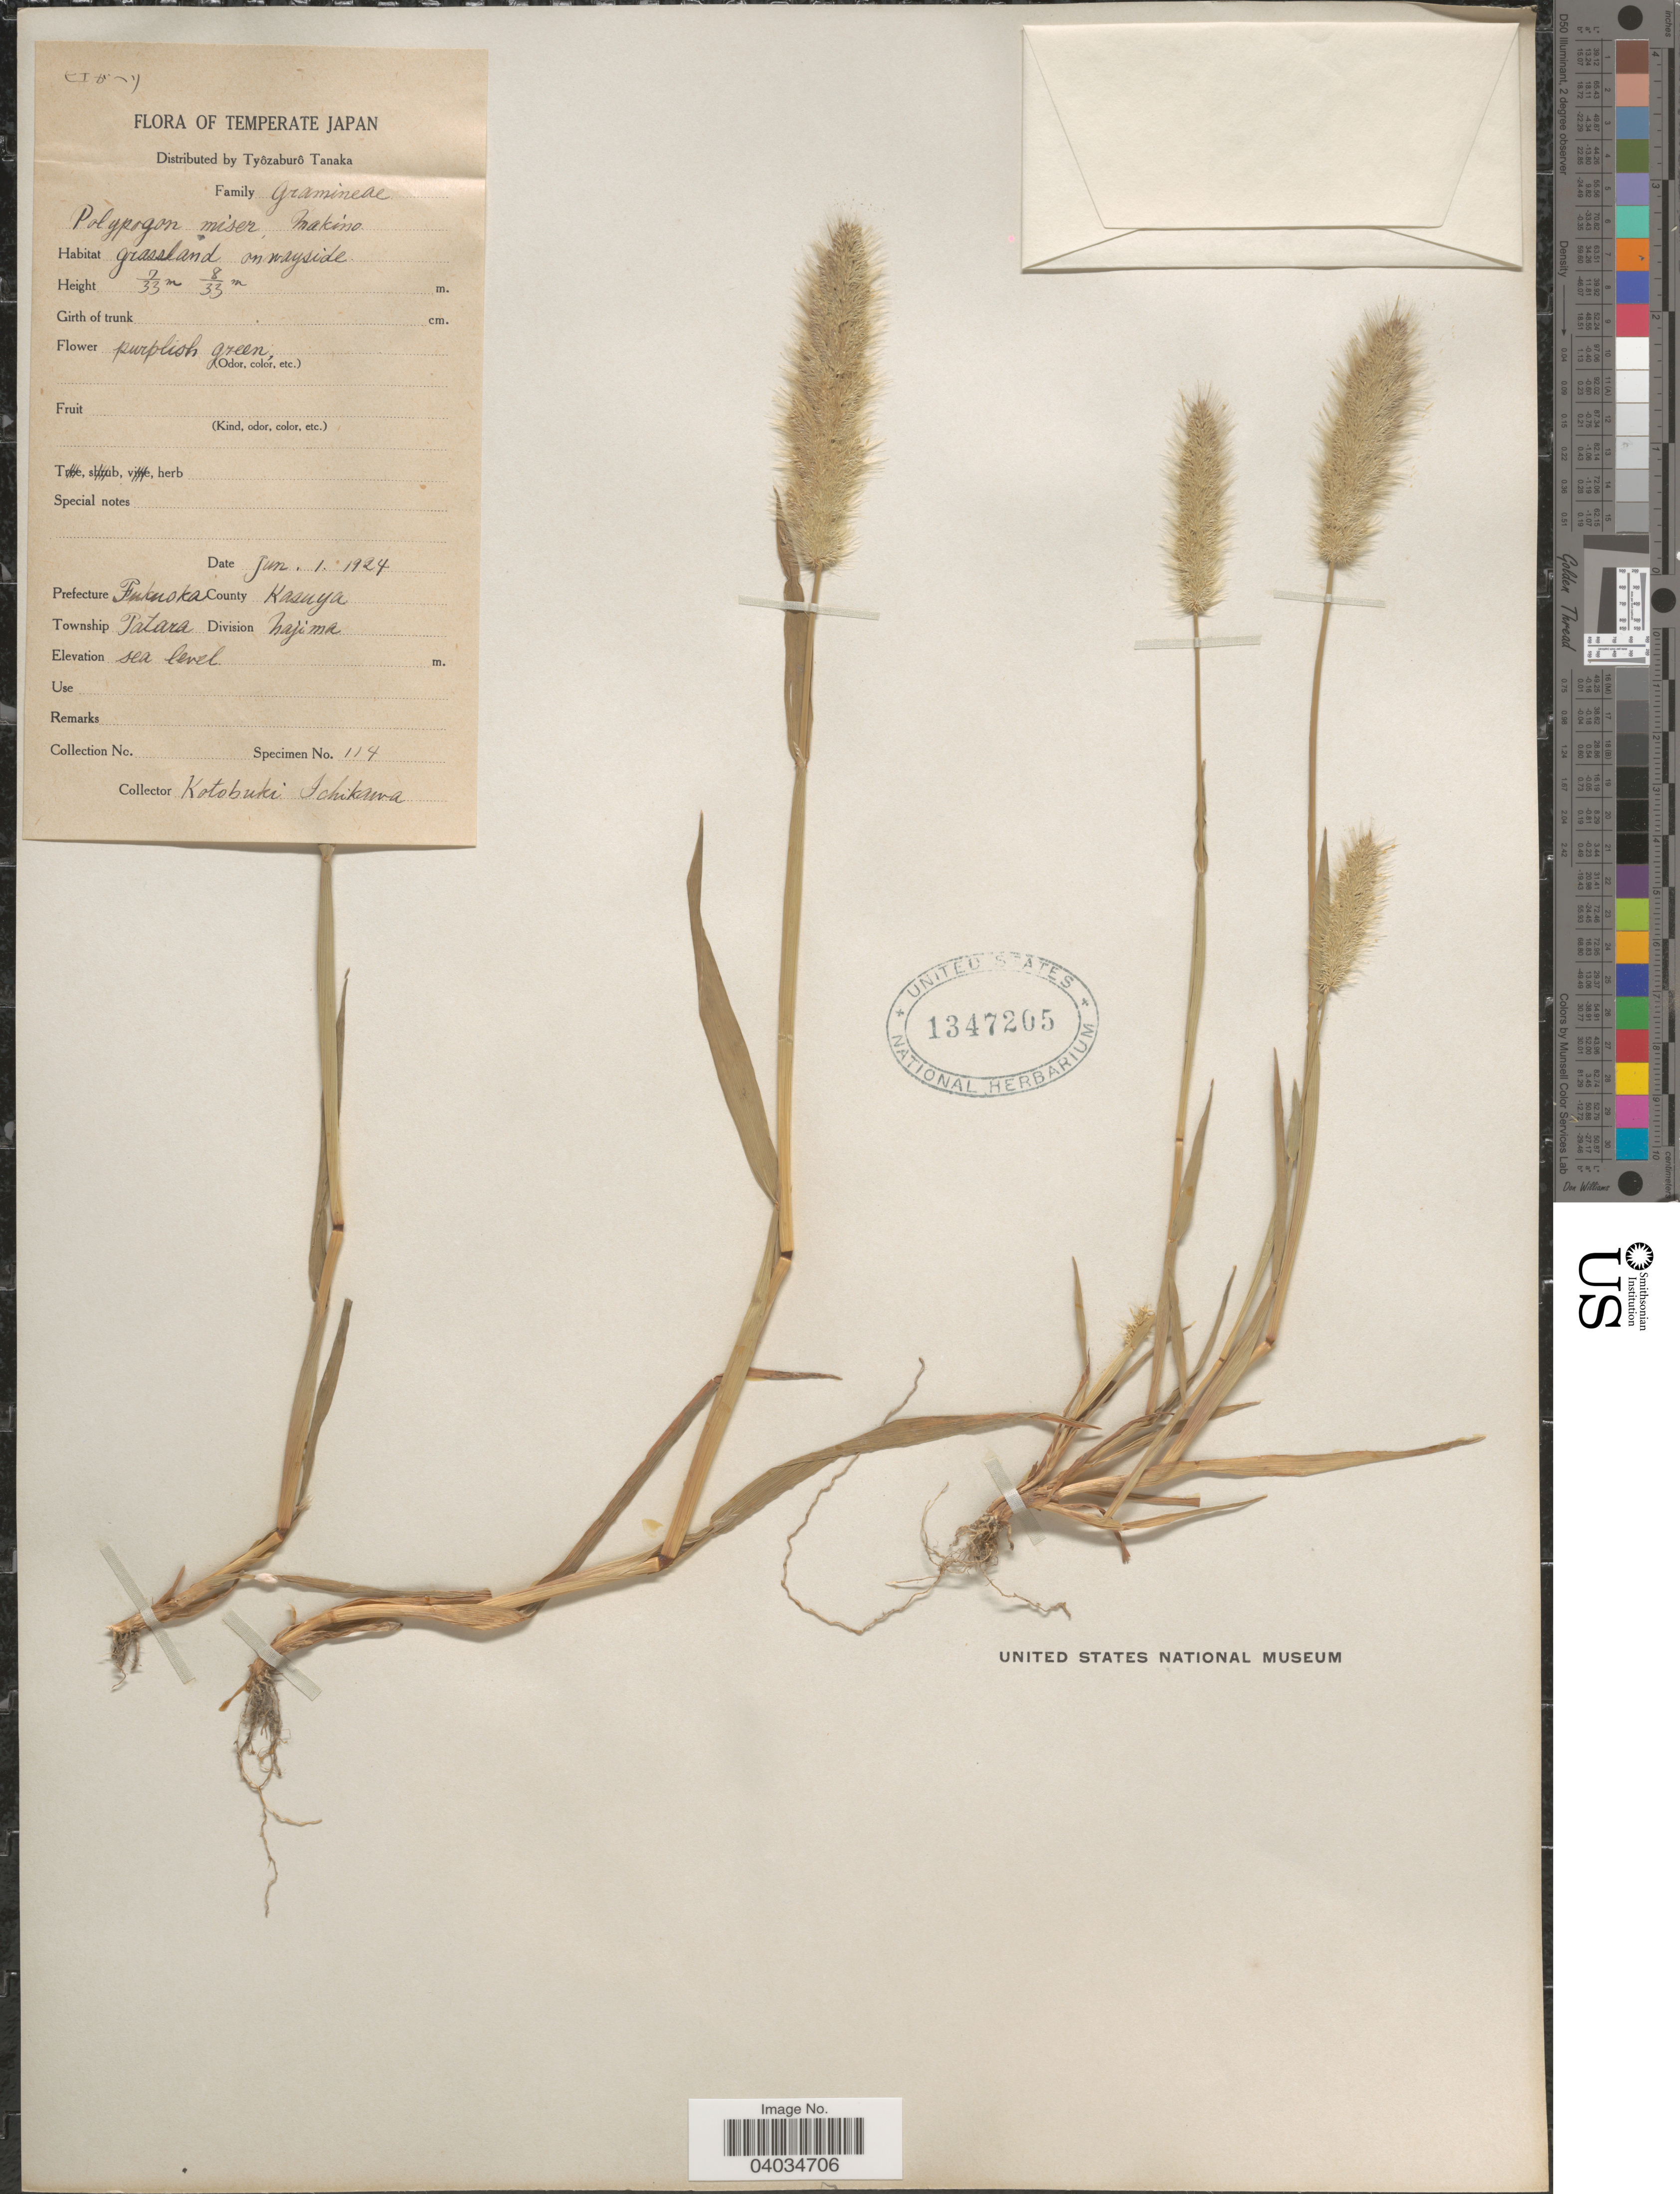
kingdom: Plantae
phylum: Tracheophyta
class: Liliopsida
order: Poales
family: Poaceae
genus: Polypogon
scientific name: Polypogon monspeliensis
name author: (L.) Desf.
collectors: K. Ichikawa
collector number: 114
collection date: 1924-06-01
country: Japan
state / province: Hukuoka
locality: Temperate Japan. Prefecture Fukuoka. County Kasuya. Township Tatara. Division Najima.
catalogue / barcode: US 1347205